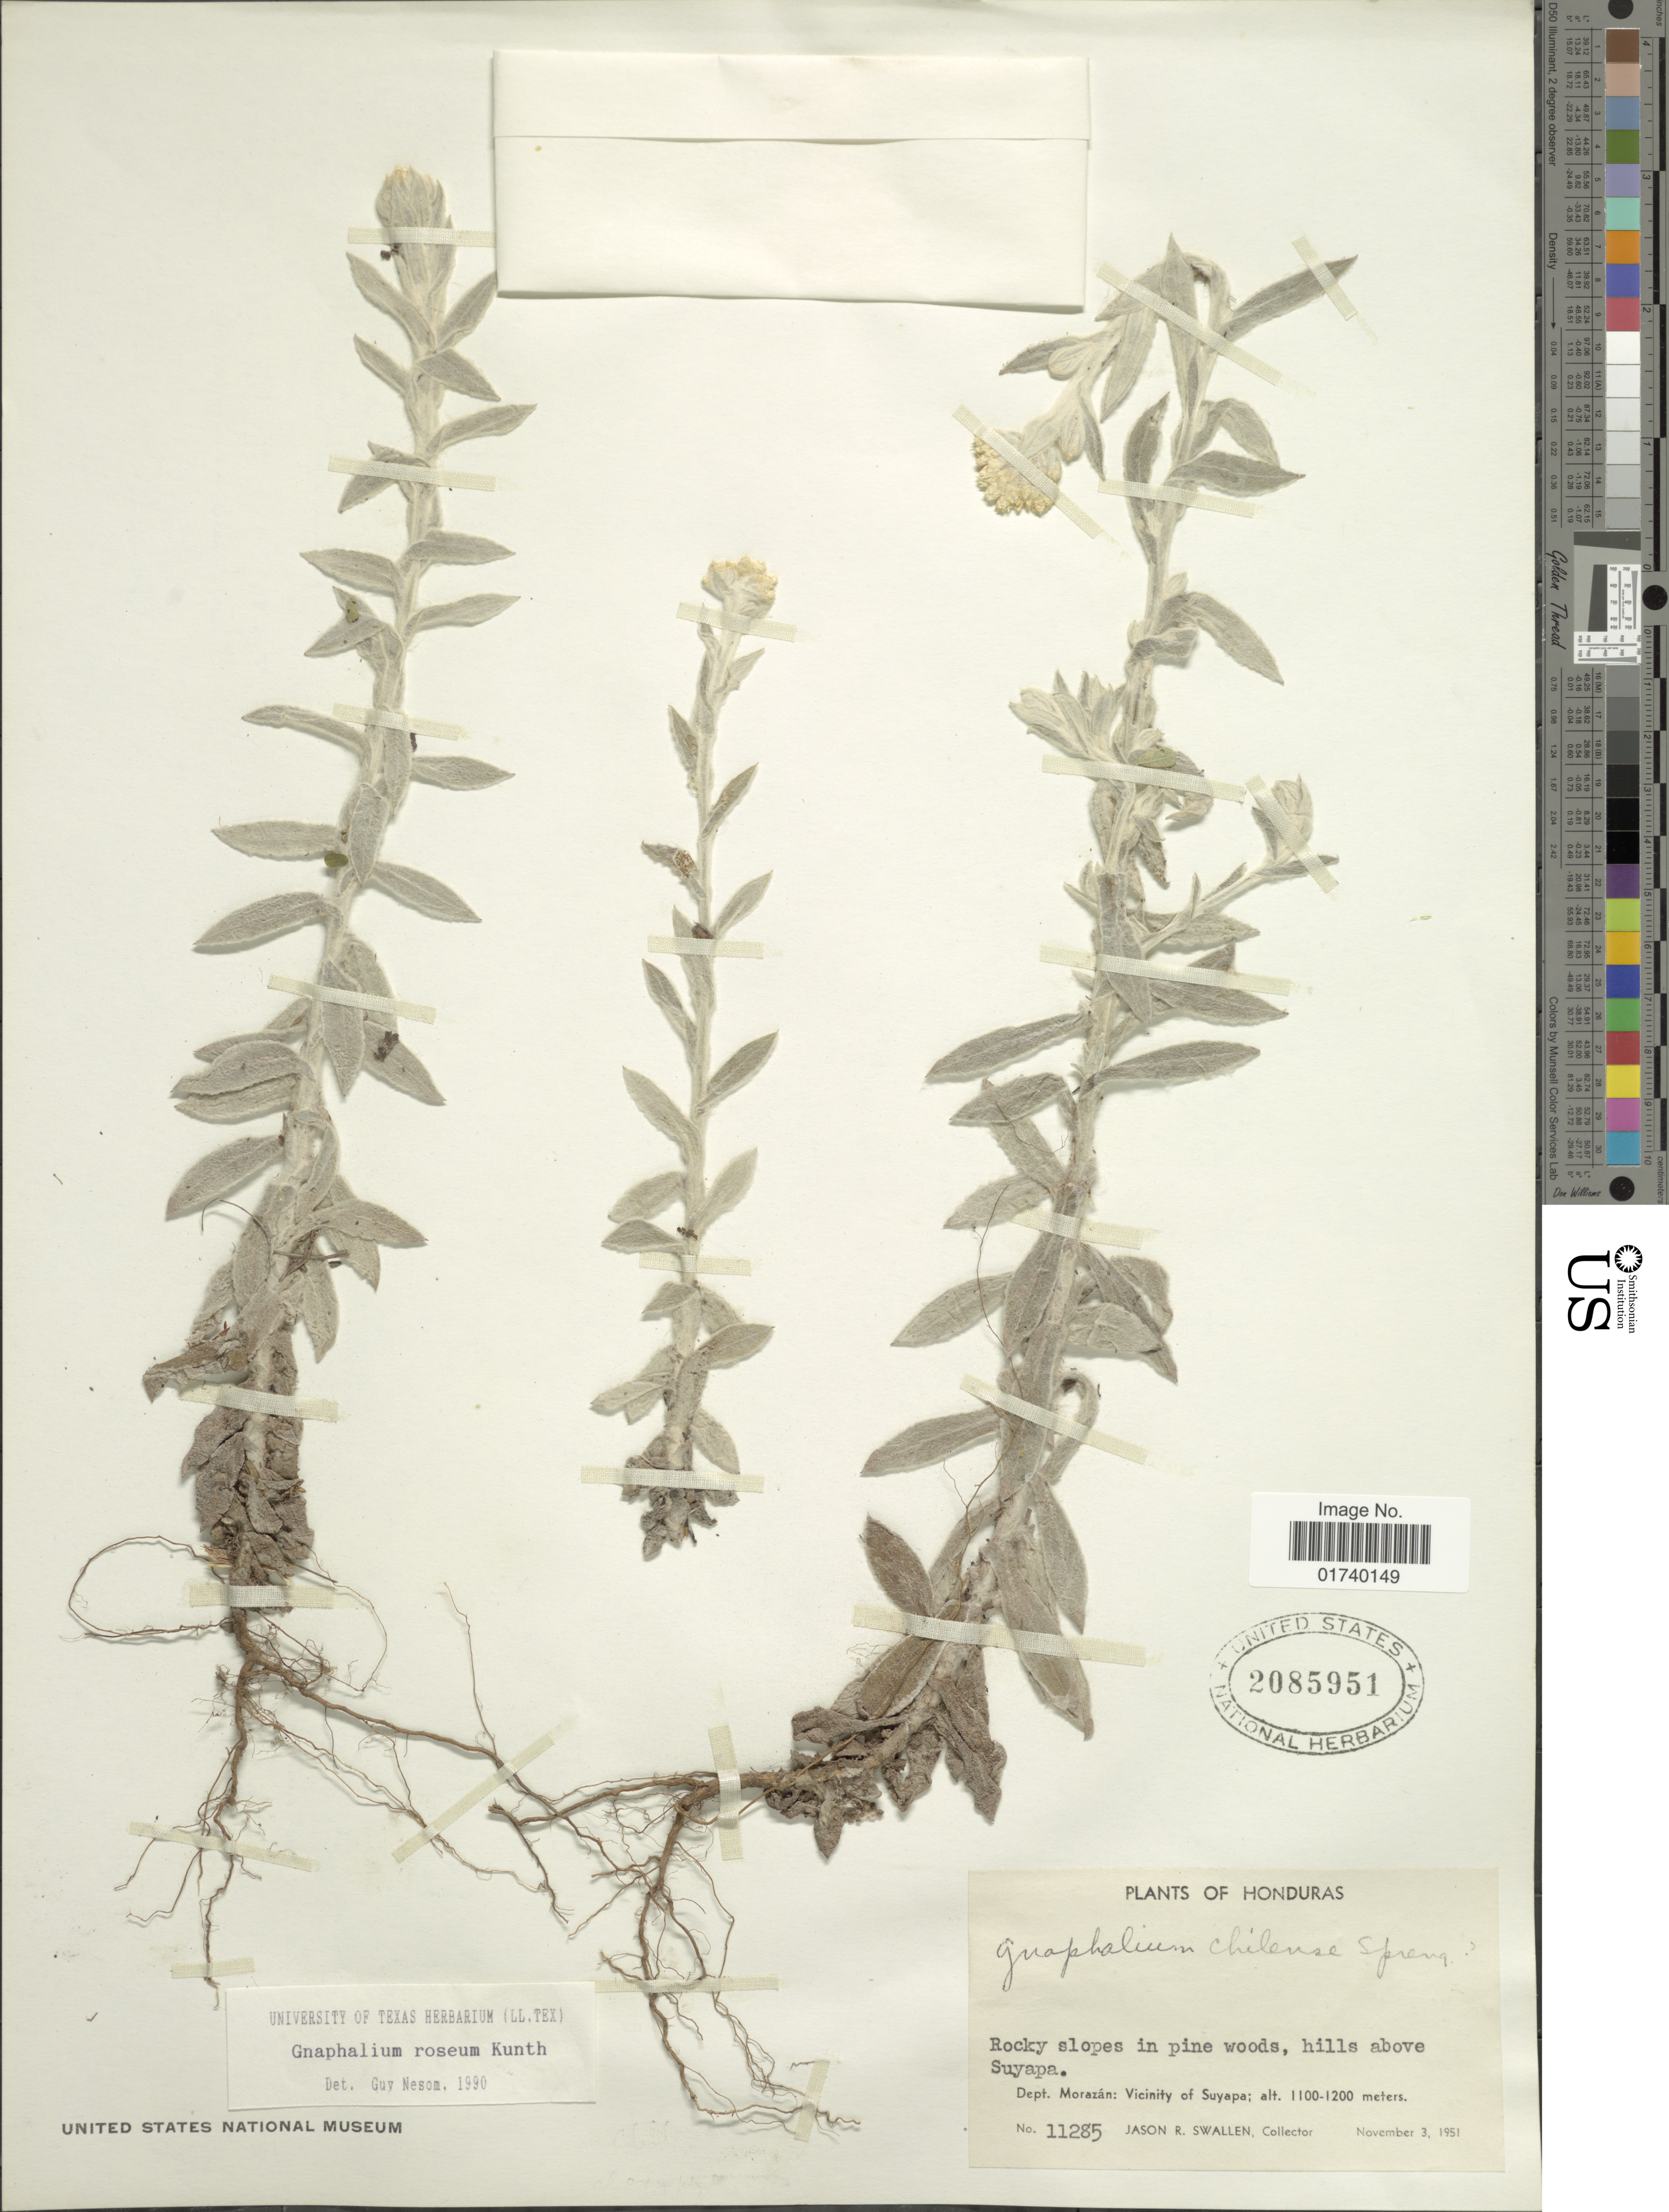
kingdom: Plantae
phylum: Tracheophyta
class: Magnoliopsida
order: Asterales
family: Asteraceae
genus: Pseudognaphalium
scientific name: Pseudognaphalium roseum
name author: (Kunth) Anderb.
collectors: J. R. Swallen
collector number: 11285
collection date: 1951-11-03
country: Honduras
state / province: Fco. Morazán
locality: Rocky slopes in pine woods, hills above Suyapa, Dept, Morazan, Vicinity of Suyapa.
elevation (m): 1100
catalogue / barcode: US 2085951